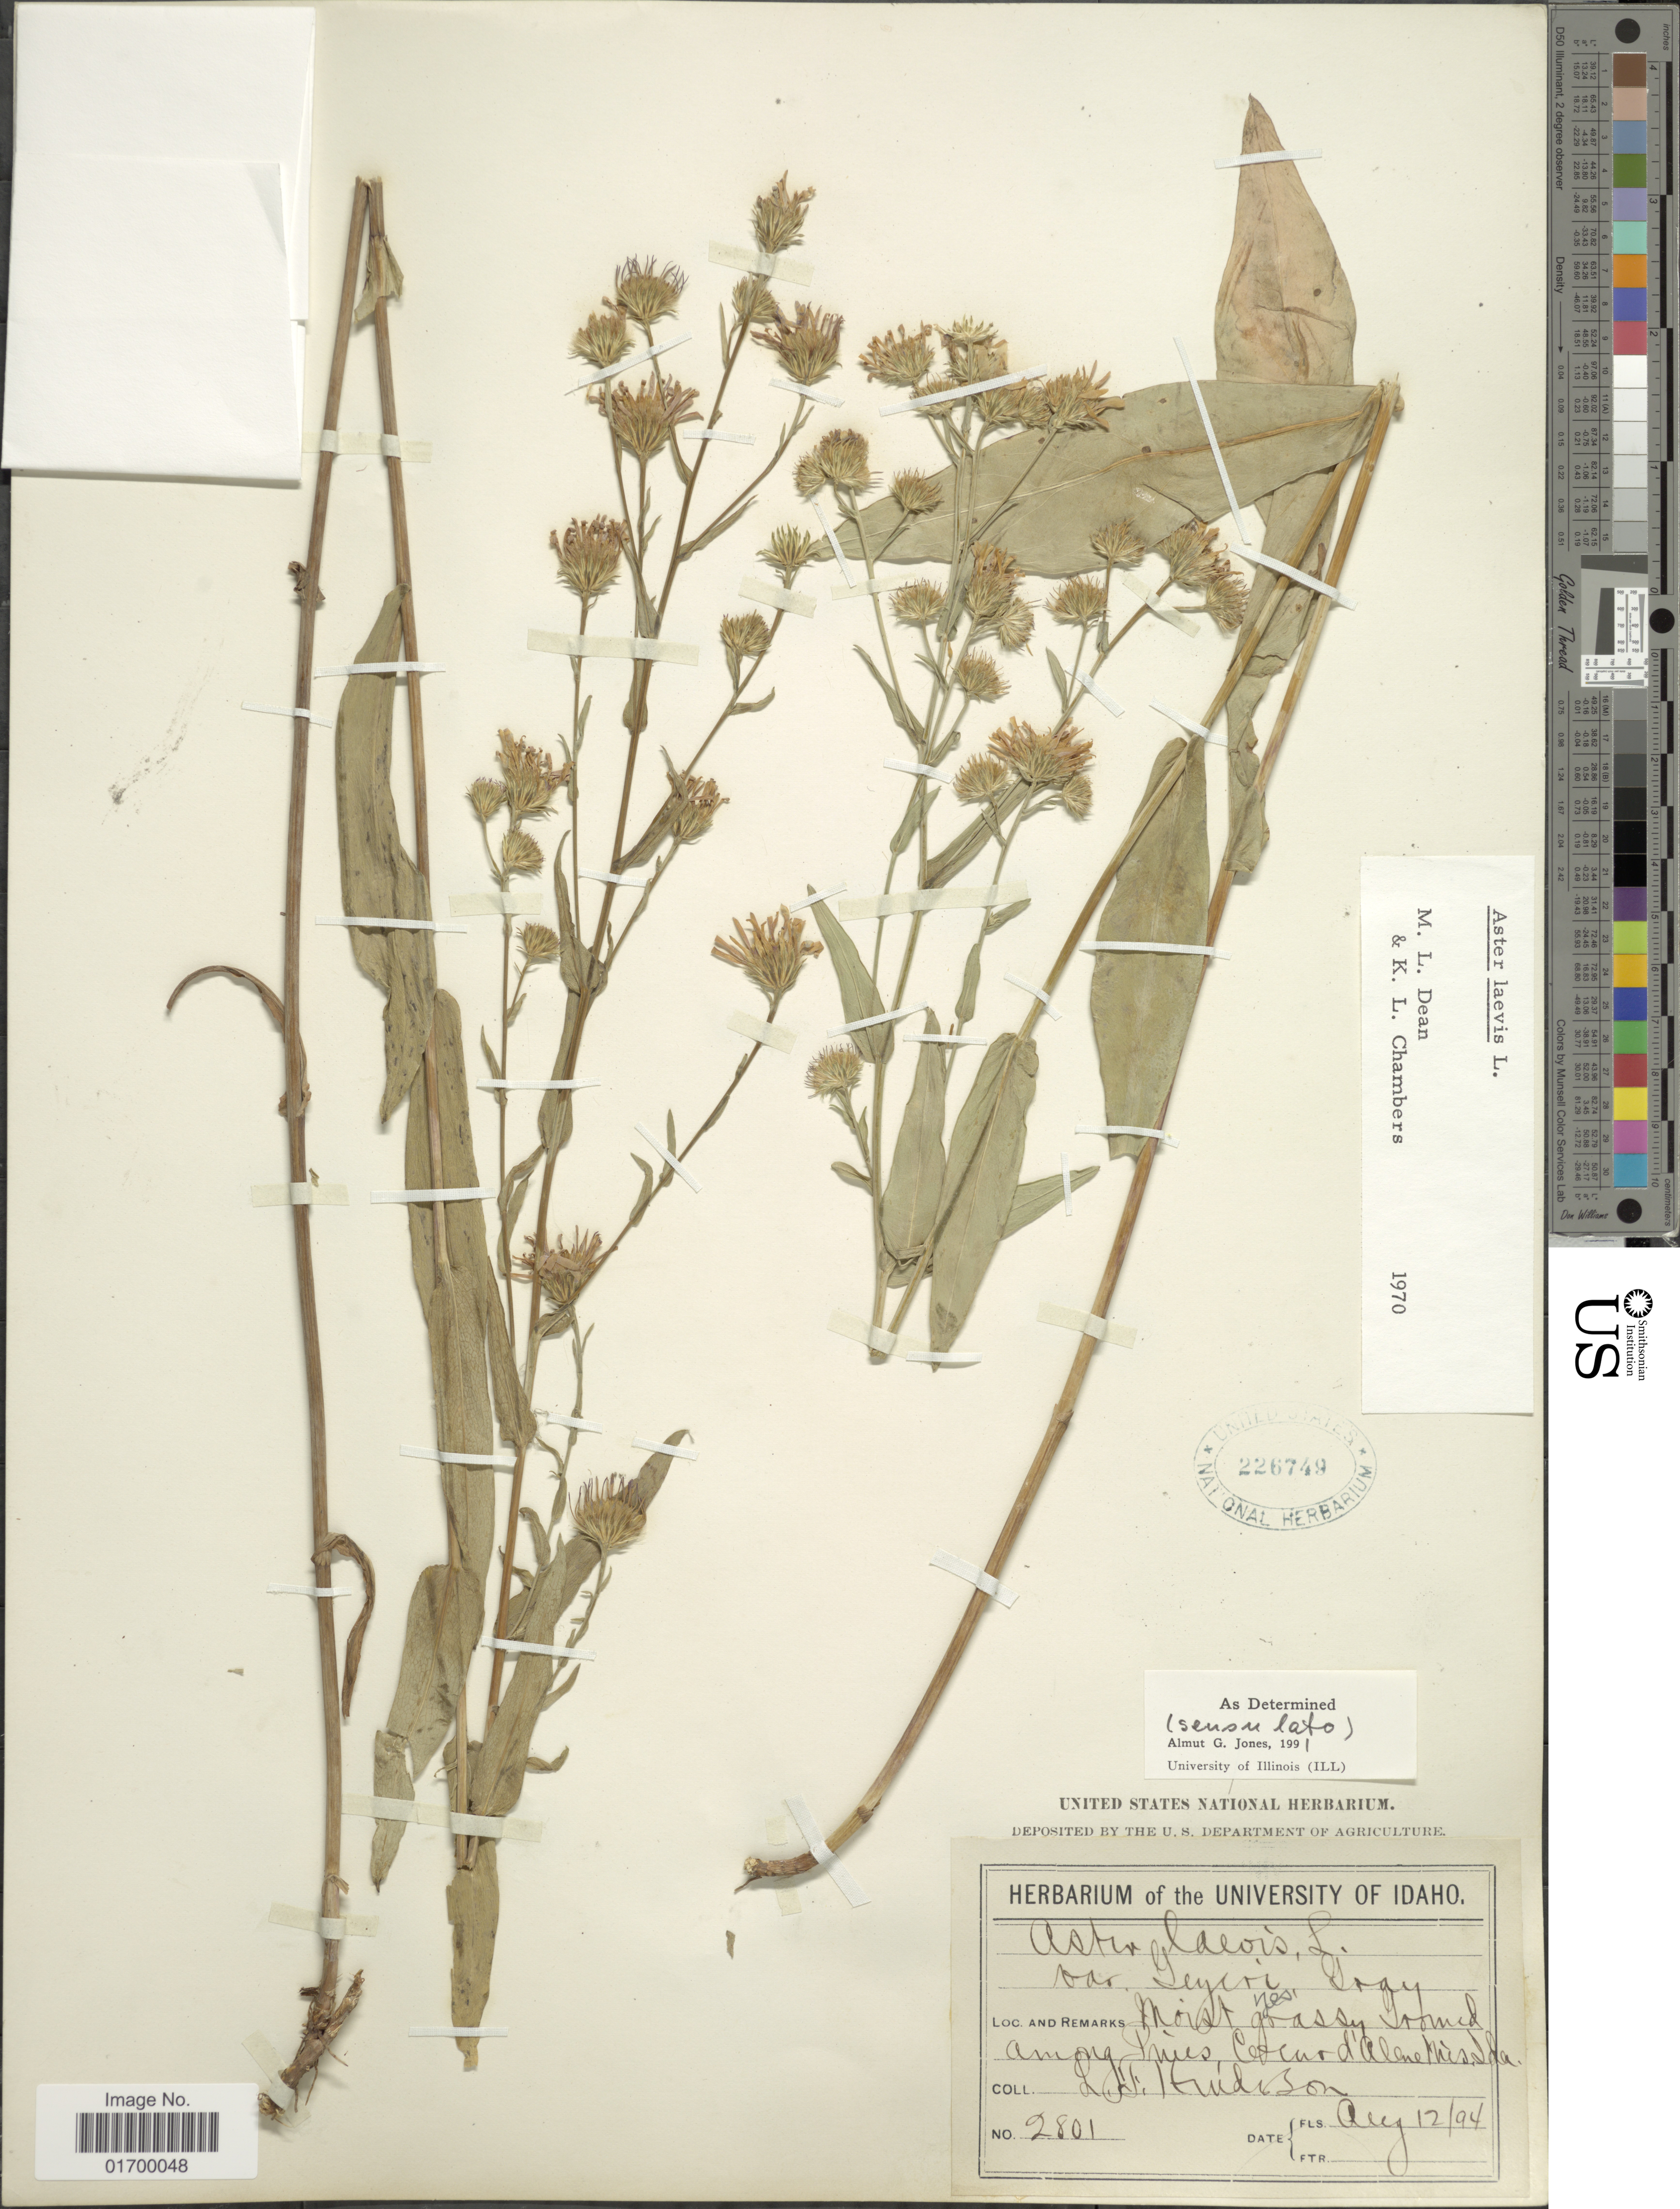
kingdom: Plantae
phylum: Tracheophyta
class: Magnoliopsida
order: Asterales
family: Asteraceae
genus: Symphyotrichum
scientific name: Symphyotrichum laeve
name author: (L.) Á. Löve & D. Löve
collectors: L. F. Hudson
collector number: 2801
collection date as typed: Transcribed d/m/y: 12/8/94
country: United States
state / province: Idaho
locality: Coeur d'Alene.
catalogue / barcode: US 226749